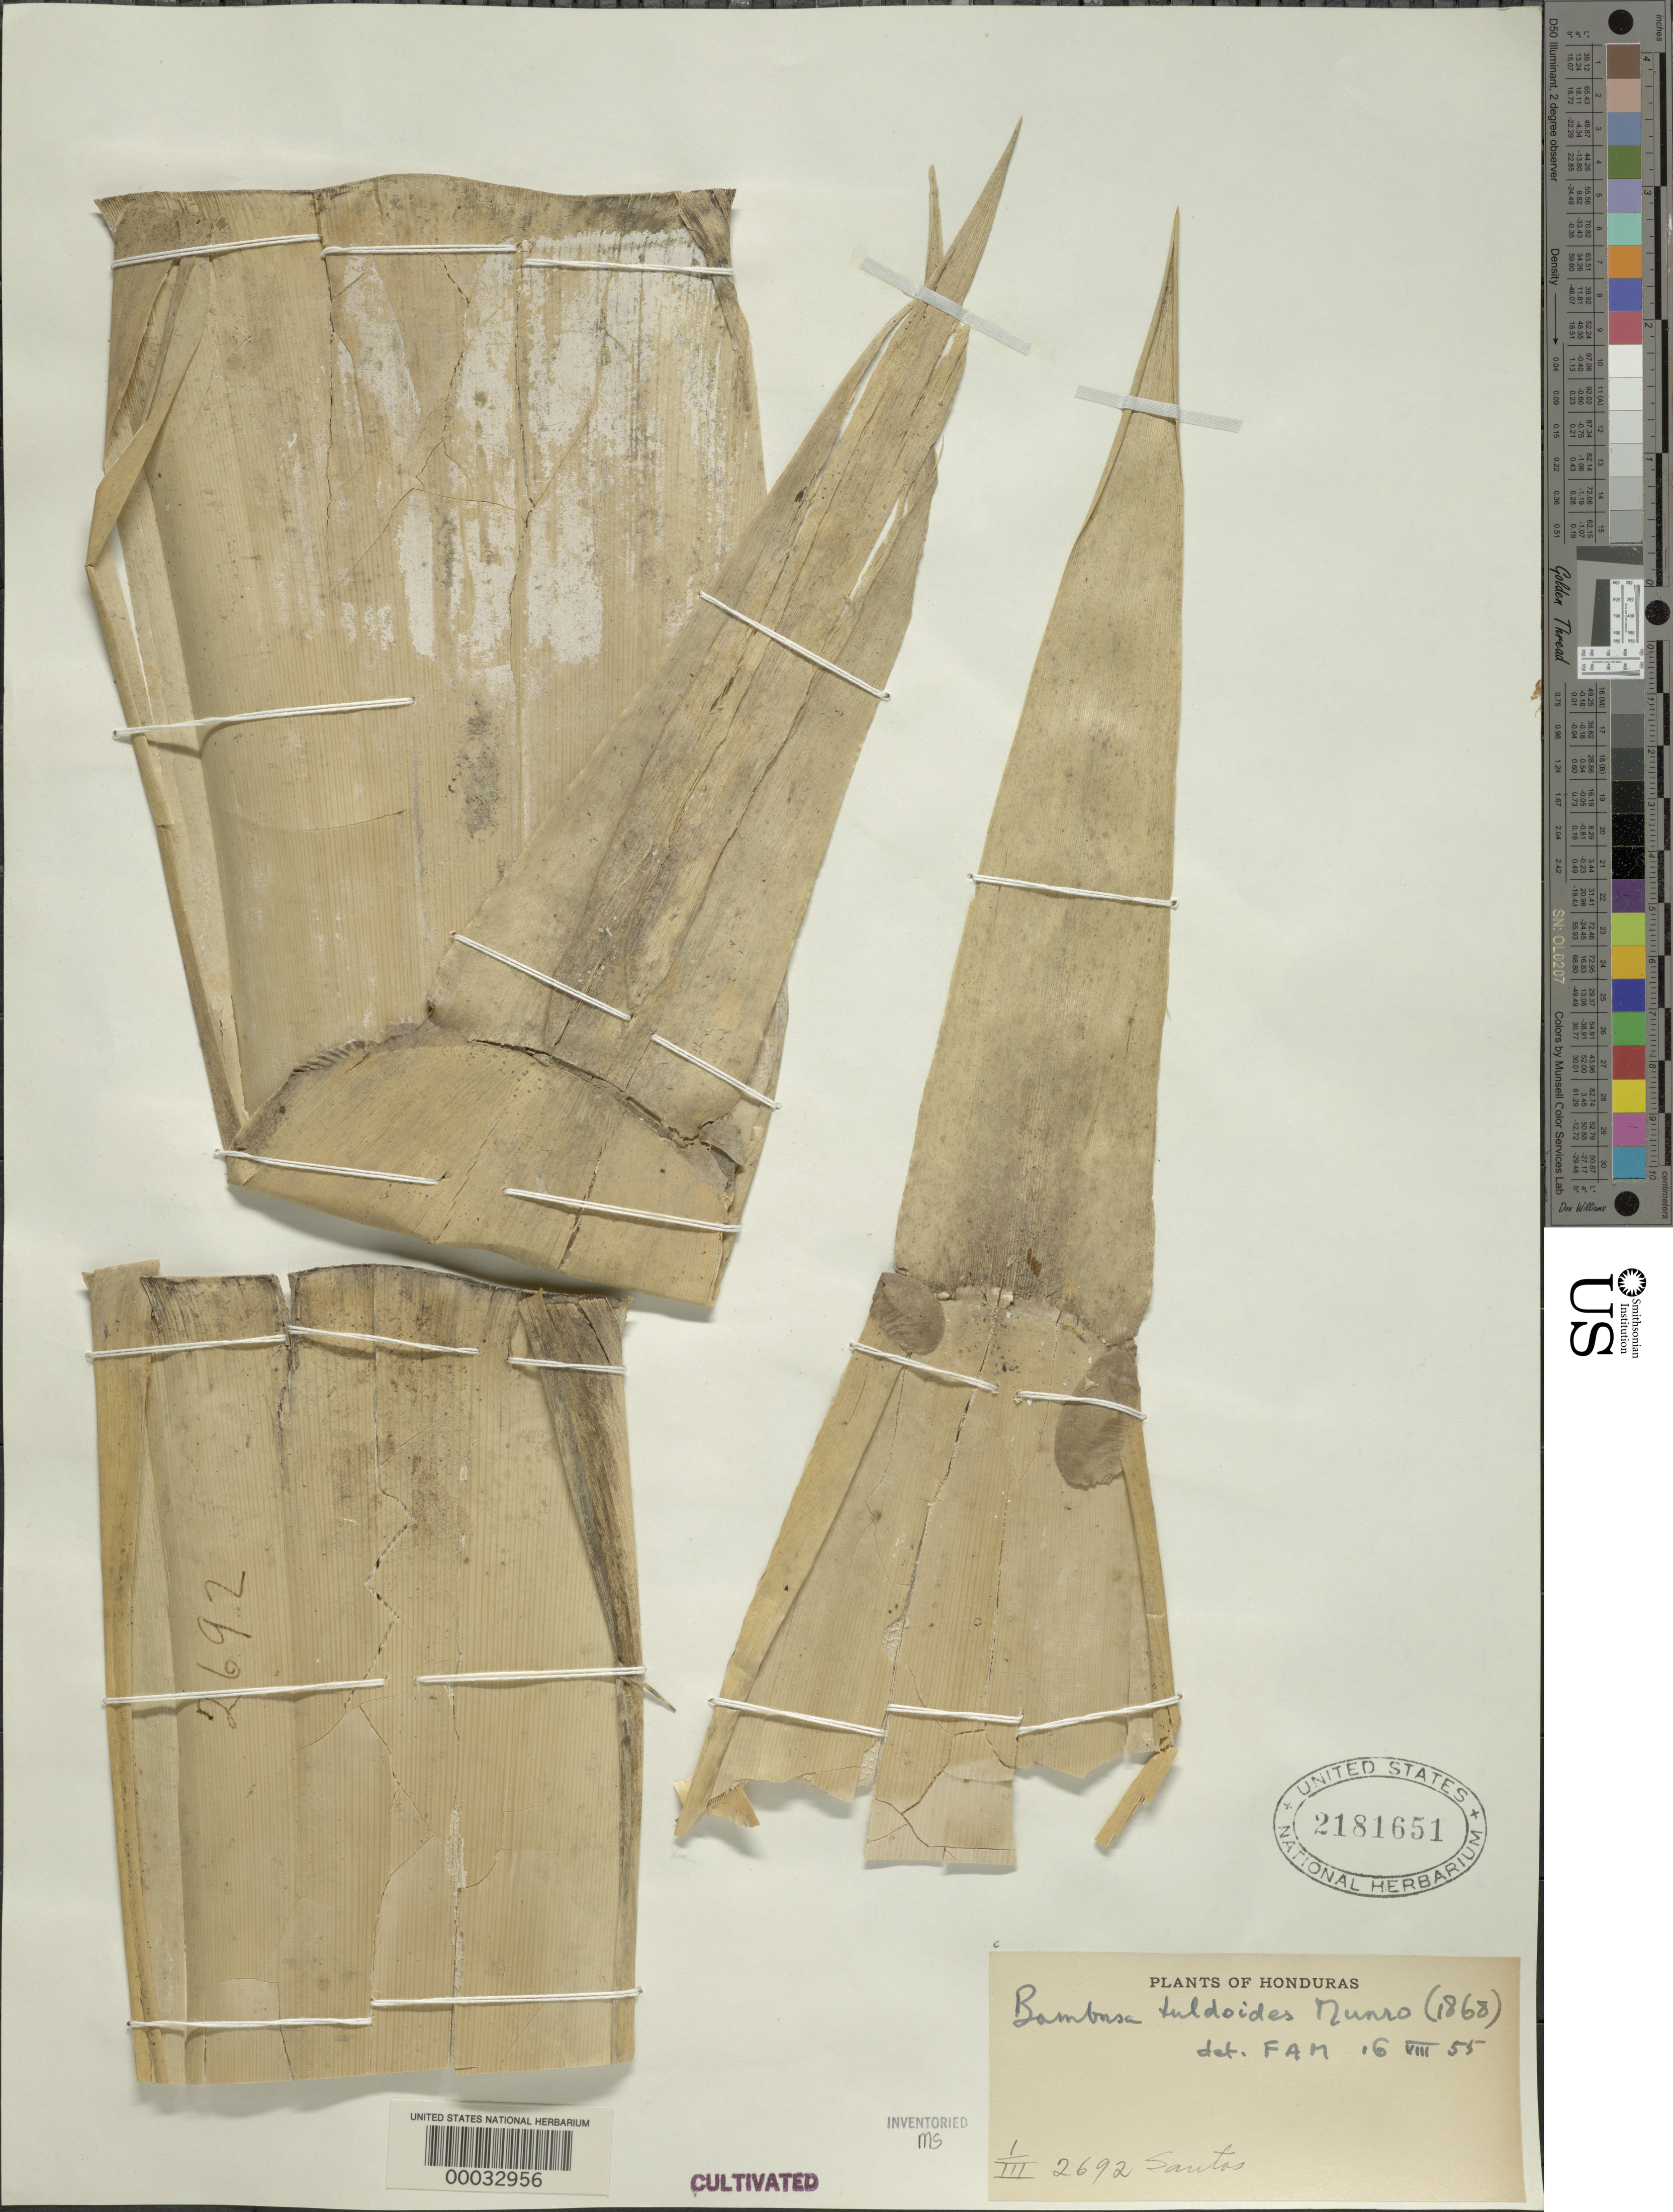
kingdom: Plantae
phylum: Tracheophyta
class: Liliopsida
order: Poales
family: Poaceae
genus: Bambusa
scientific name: Bambusa tuldoides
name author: Munro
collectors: J. V. Santos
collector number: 2692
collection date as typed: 15 Dec 1943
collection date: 1943-12-15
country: Honduras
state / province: Atlántida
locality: Tela, Lancetilla farm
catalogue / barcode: US 2181651